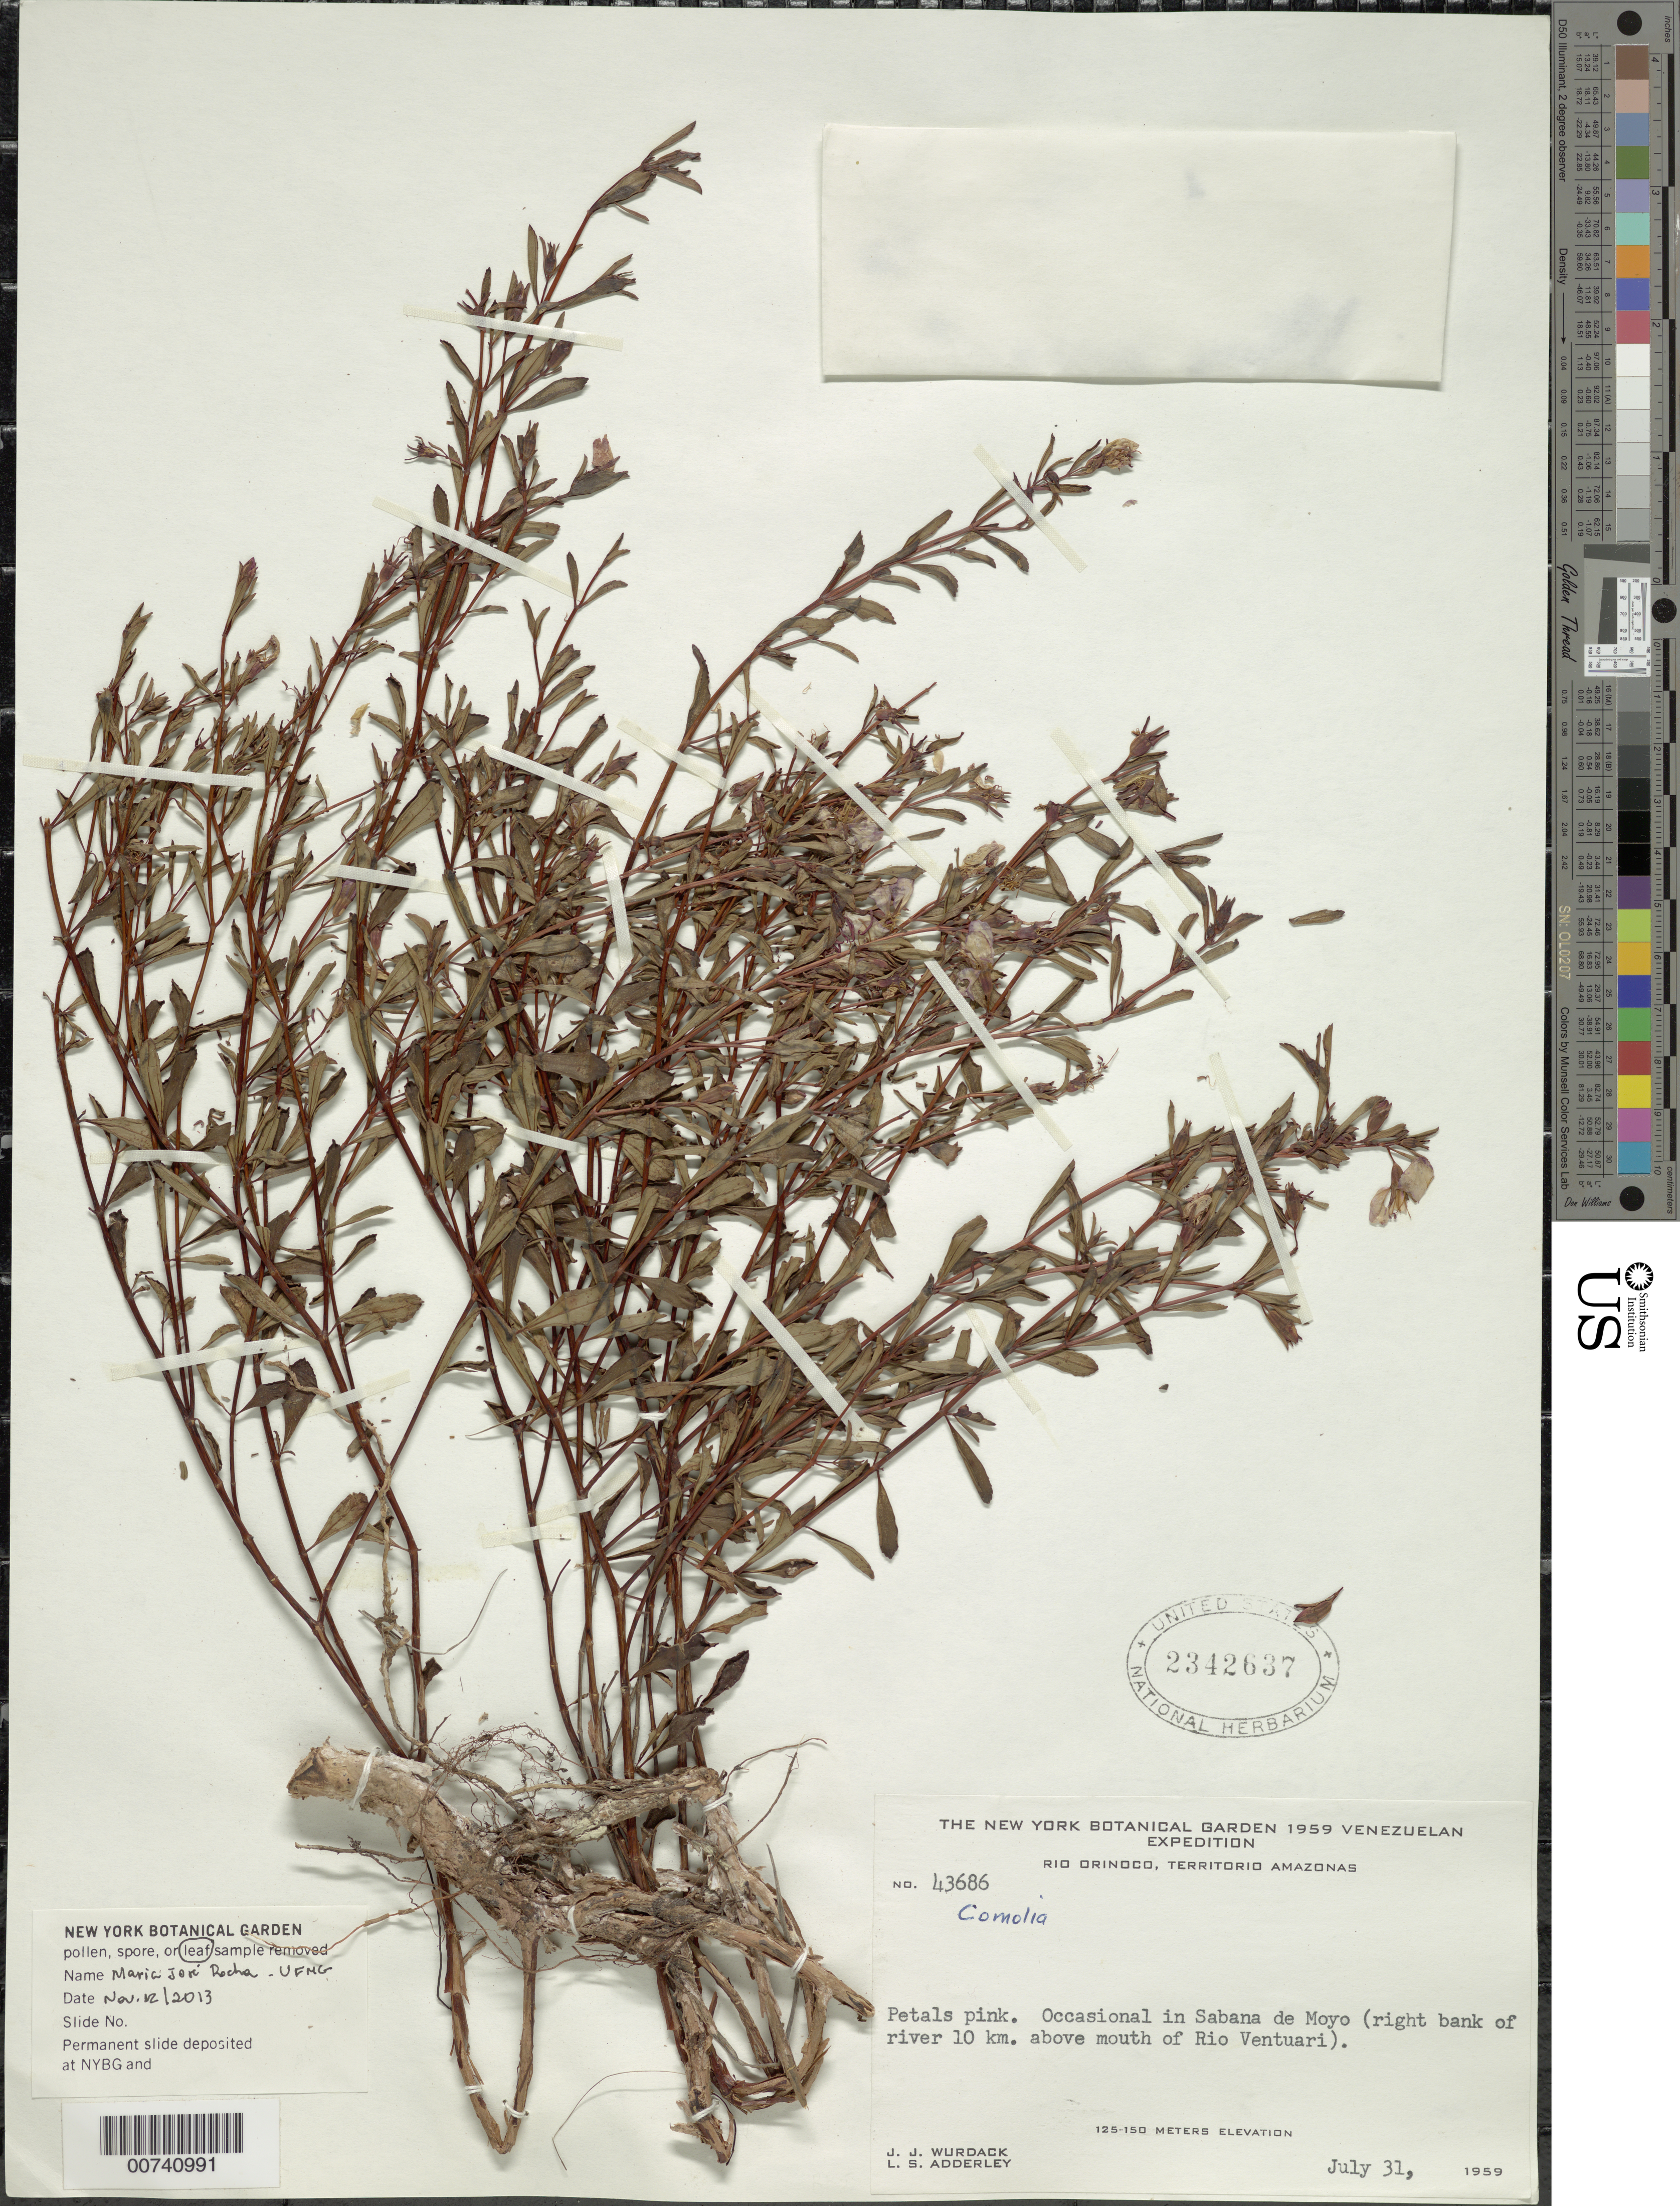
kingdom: Plantae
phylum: Tracheophyta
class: Magnoliopsida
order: Myrtales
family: Melastomataceae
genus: Comolia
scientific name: Comolia leptophylla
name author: (Bonpl.) Naudin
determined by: Nunes da Silva, Diego, (RB), Jardim Botanico do Rio de Janeiro - Herbario (BRAZIL)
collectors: J. J. Wurdack & L. S. Adderley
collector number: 43686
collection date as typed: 31-Jul-59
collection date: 1959-07-31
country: Venezuela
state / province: Amazonas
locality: Sabana de Moyo, right bank of Orinoco R, 5 km above Macaruca, 10 km above mouth of Río Ventuari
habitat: Savanna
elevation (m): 125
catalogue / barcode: US 2342637